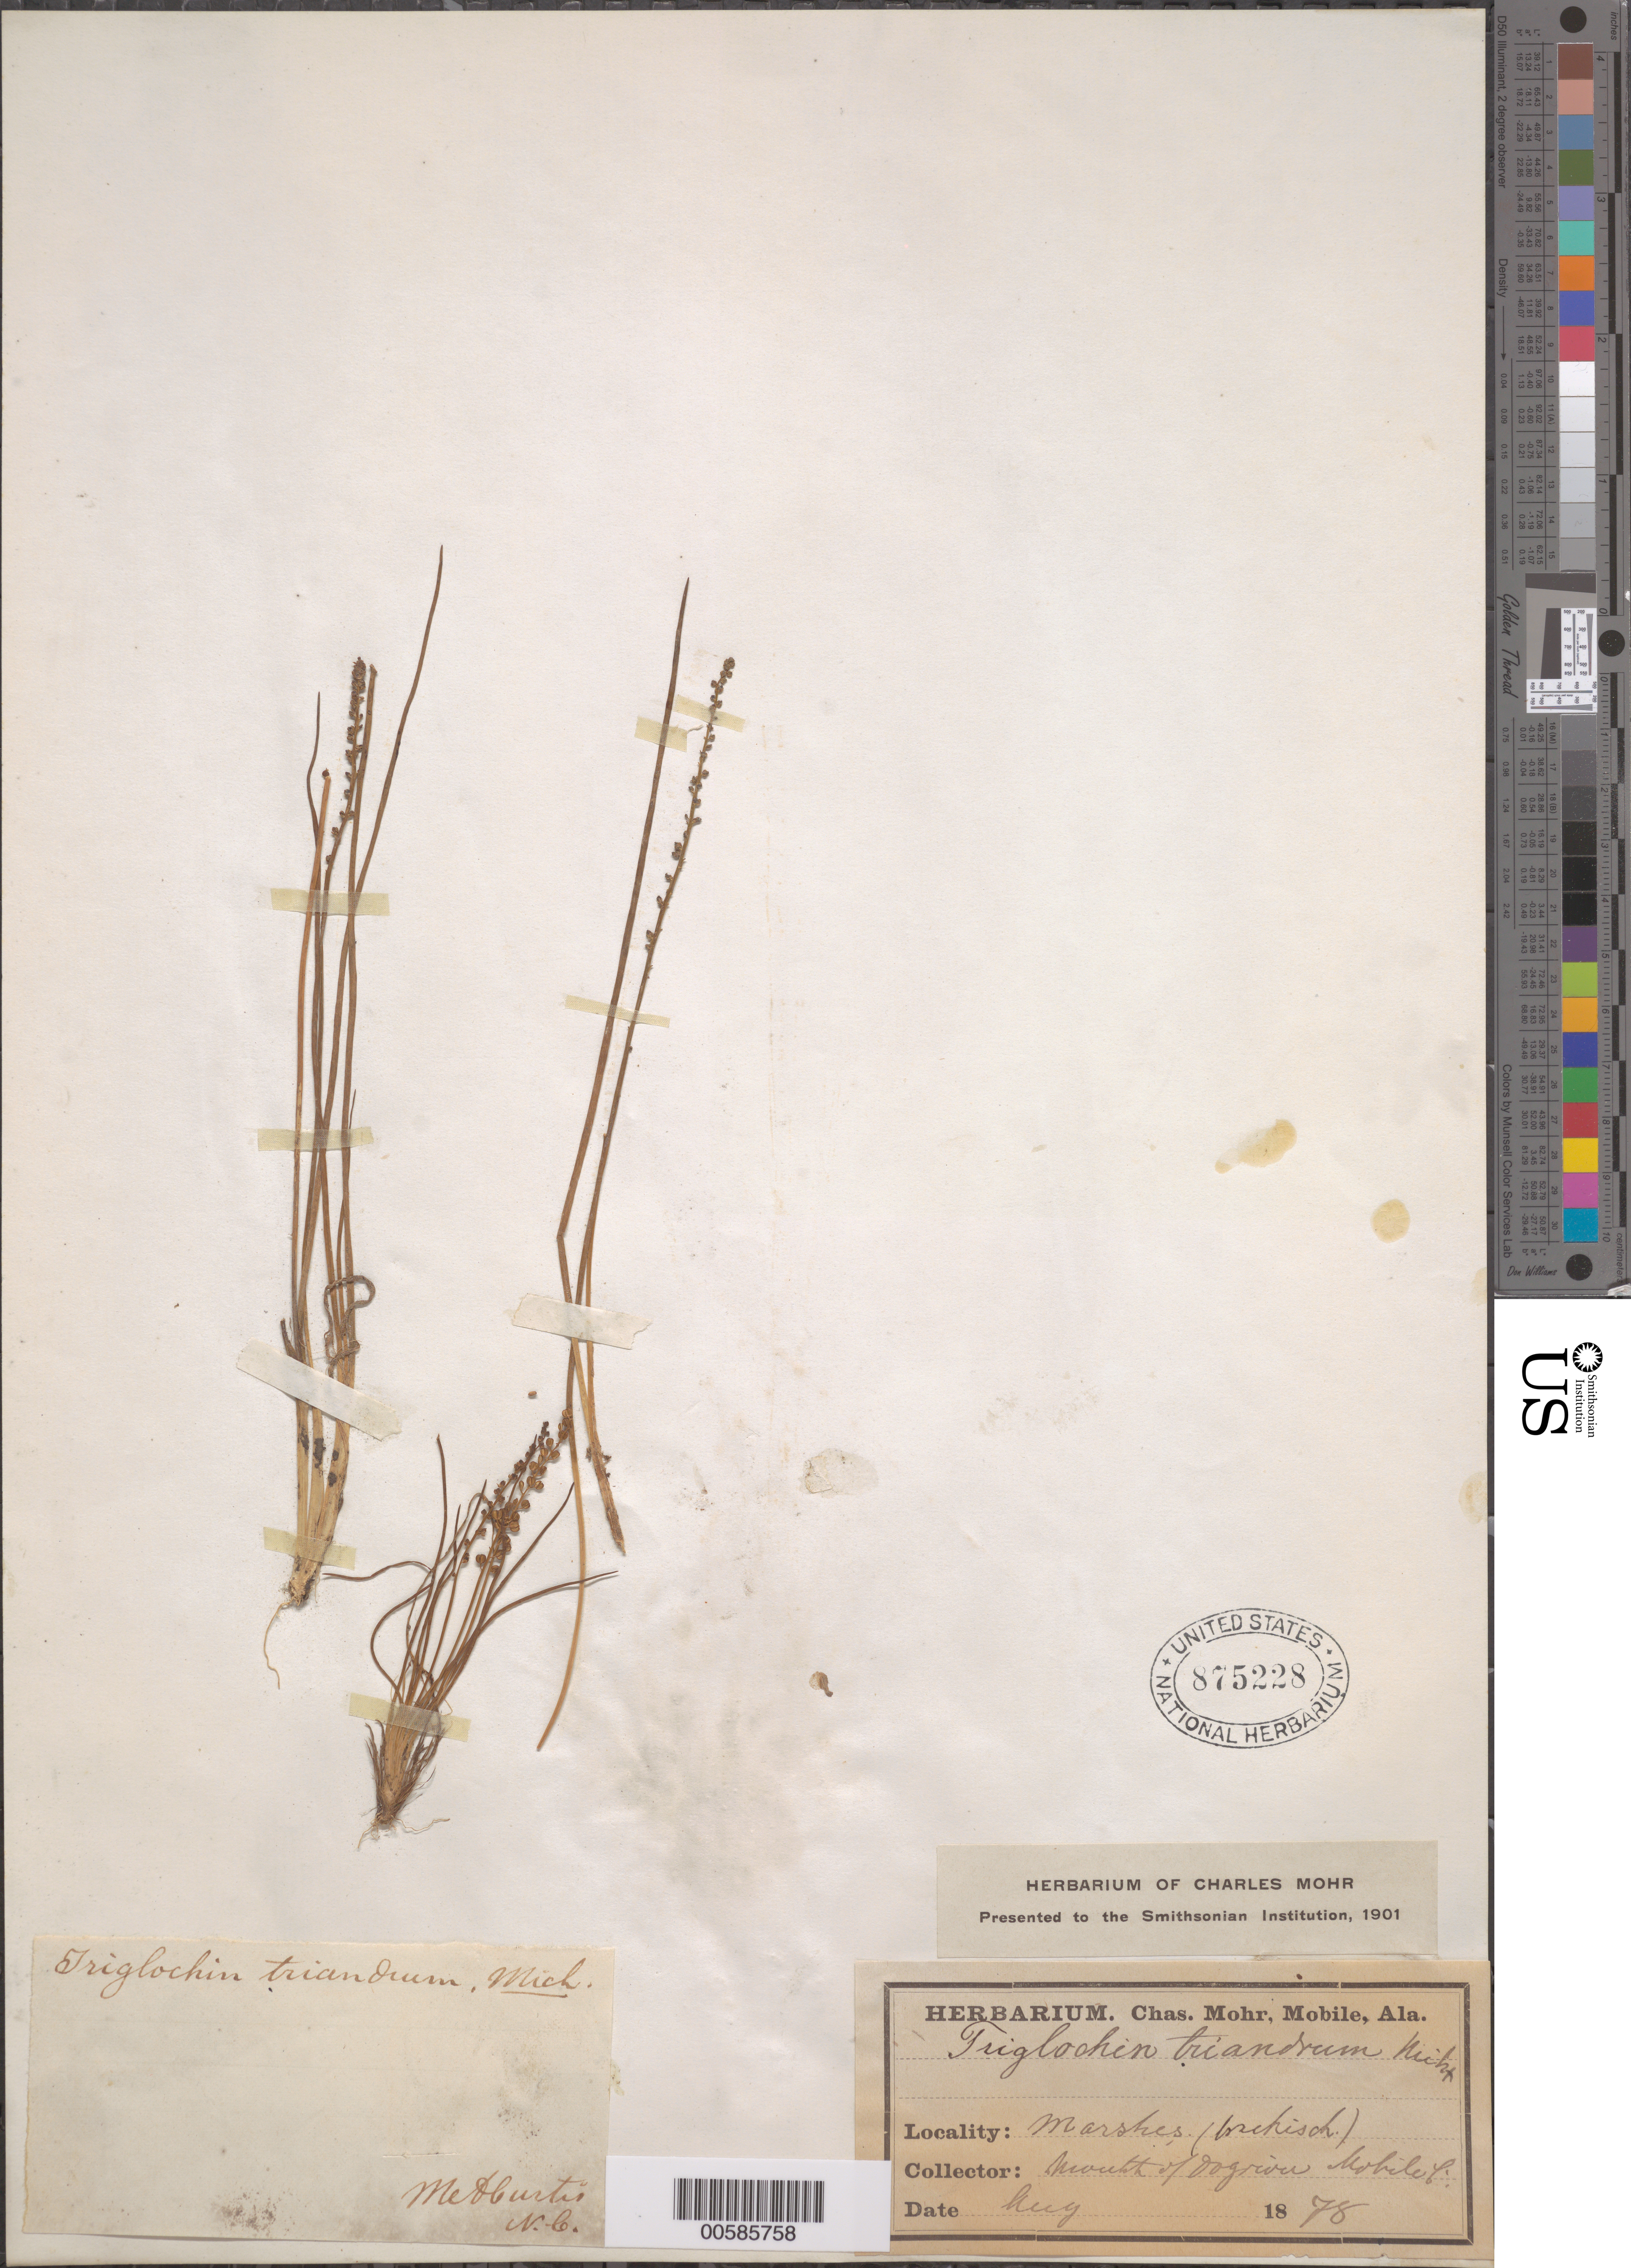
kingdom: Plantae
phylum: Tracheophyta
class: Liliopsida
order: Alismatales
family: Juncaginaceae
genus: Triglochin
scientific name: Triglochin striata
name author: Ruiz & Pav.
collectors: M. Curtis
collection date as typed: Aug 1878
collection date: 1878-08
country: United States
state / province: Alabama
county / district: Mobile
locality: Mobile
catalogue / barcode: US 875228